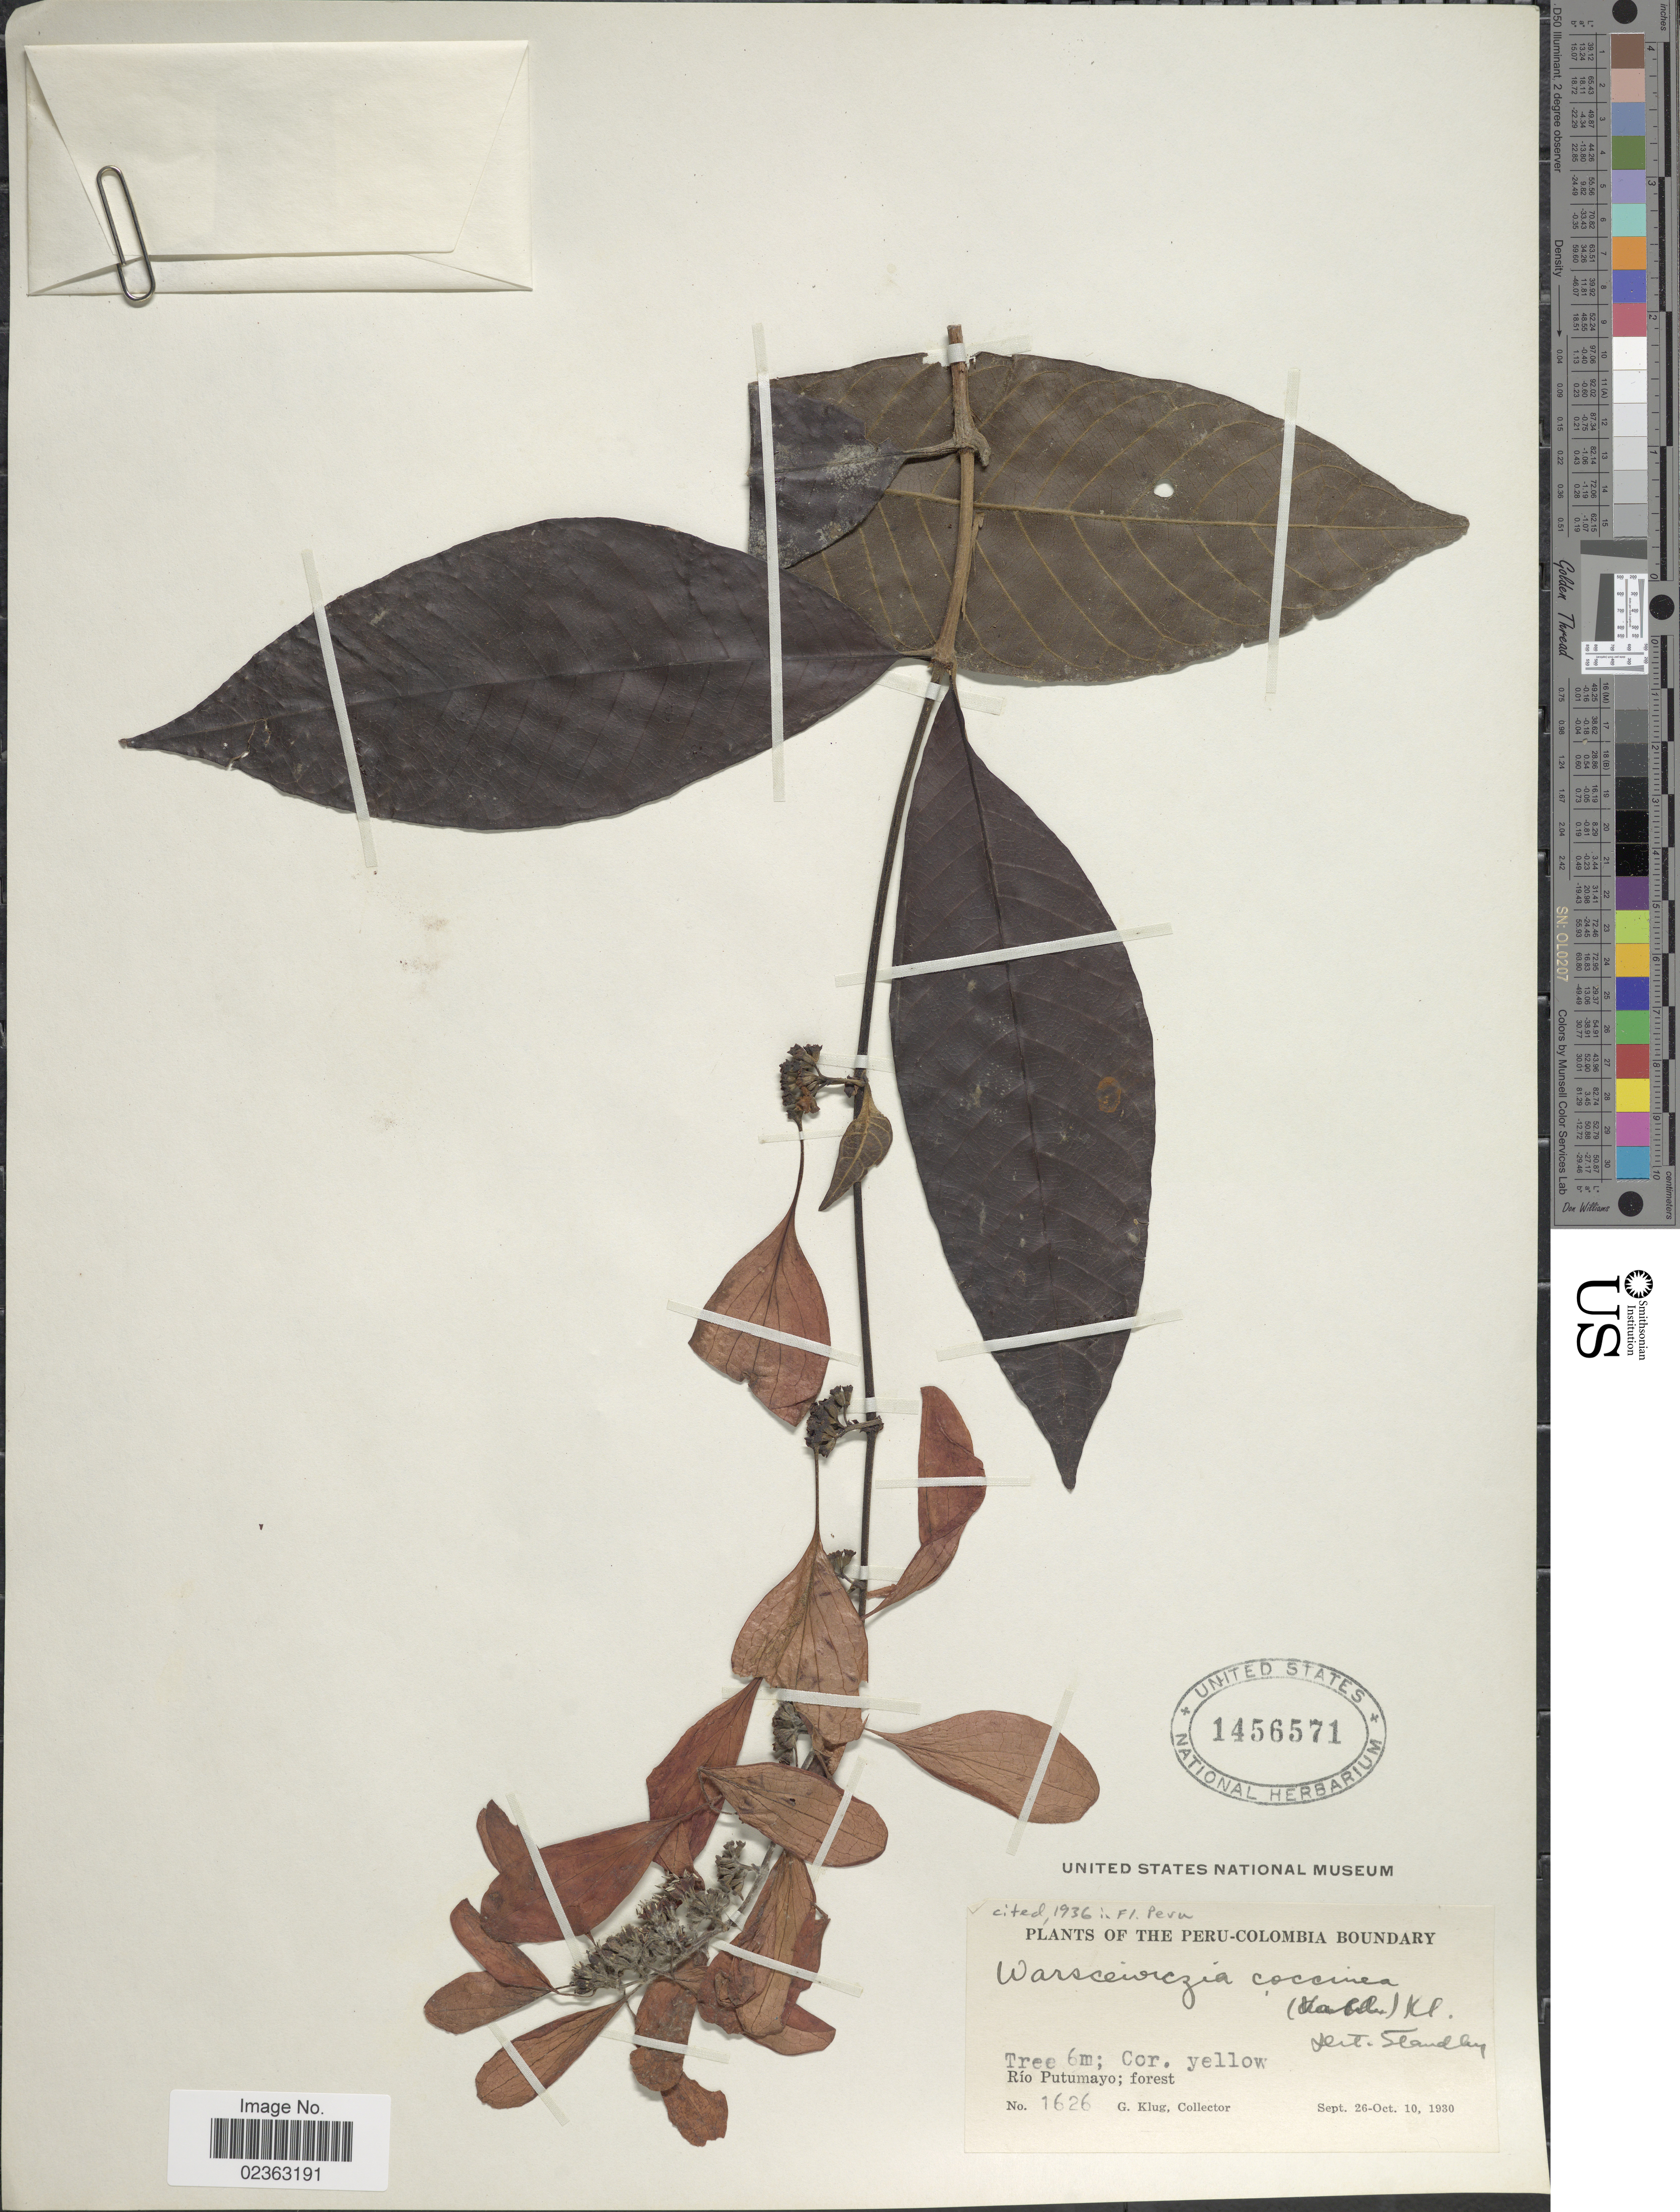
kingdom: Plantae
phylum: Tracheophyta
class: Magnoliopsida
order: Gentianales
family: Rubiaceae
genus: Warszewiczia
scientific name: Warszewiczia coccinea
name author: (Vahl) Klotzsch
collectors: G. Klug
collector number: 1626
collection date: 1930-09-26/1930-10-10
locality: Peru-Colombia Boundary, Rio Putumayo; forest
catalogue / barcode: US 1456571